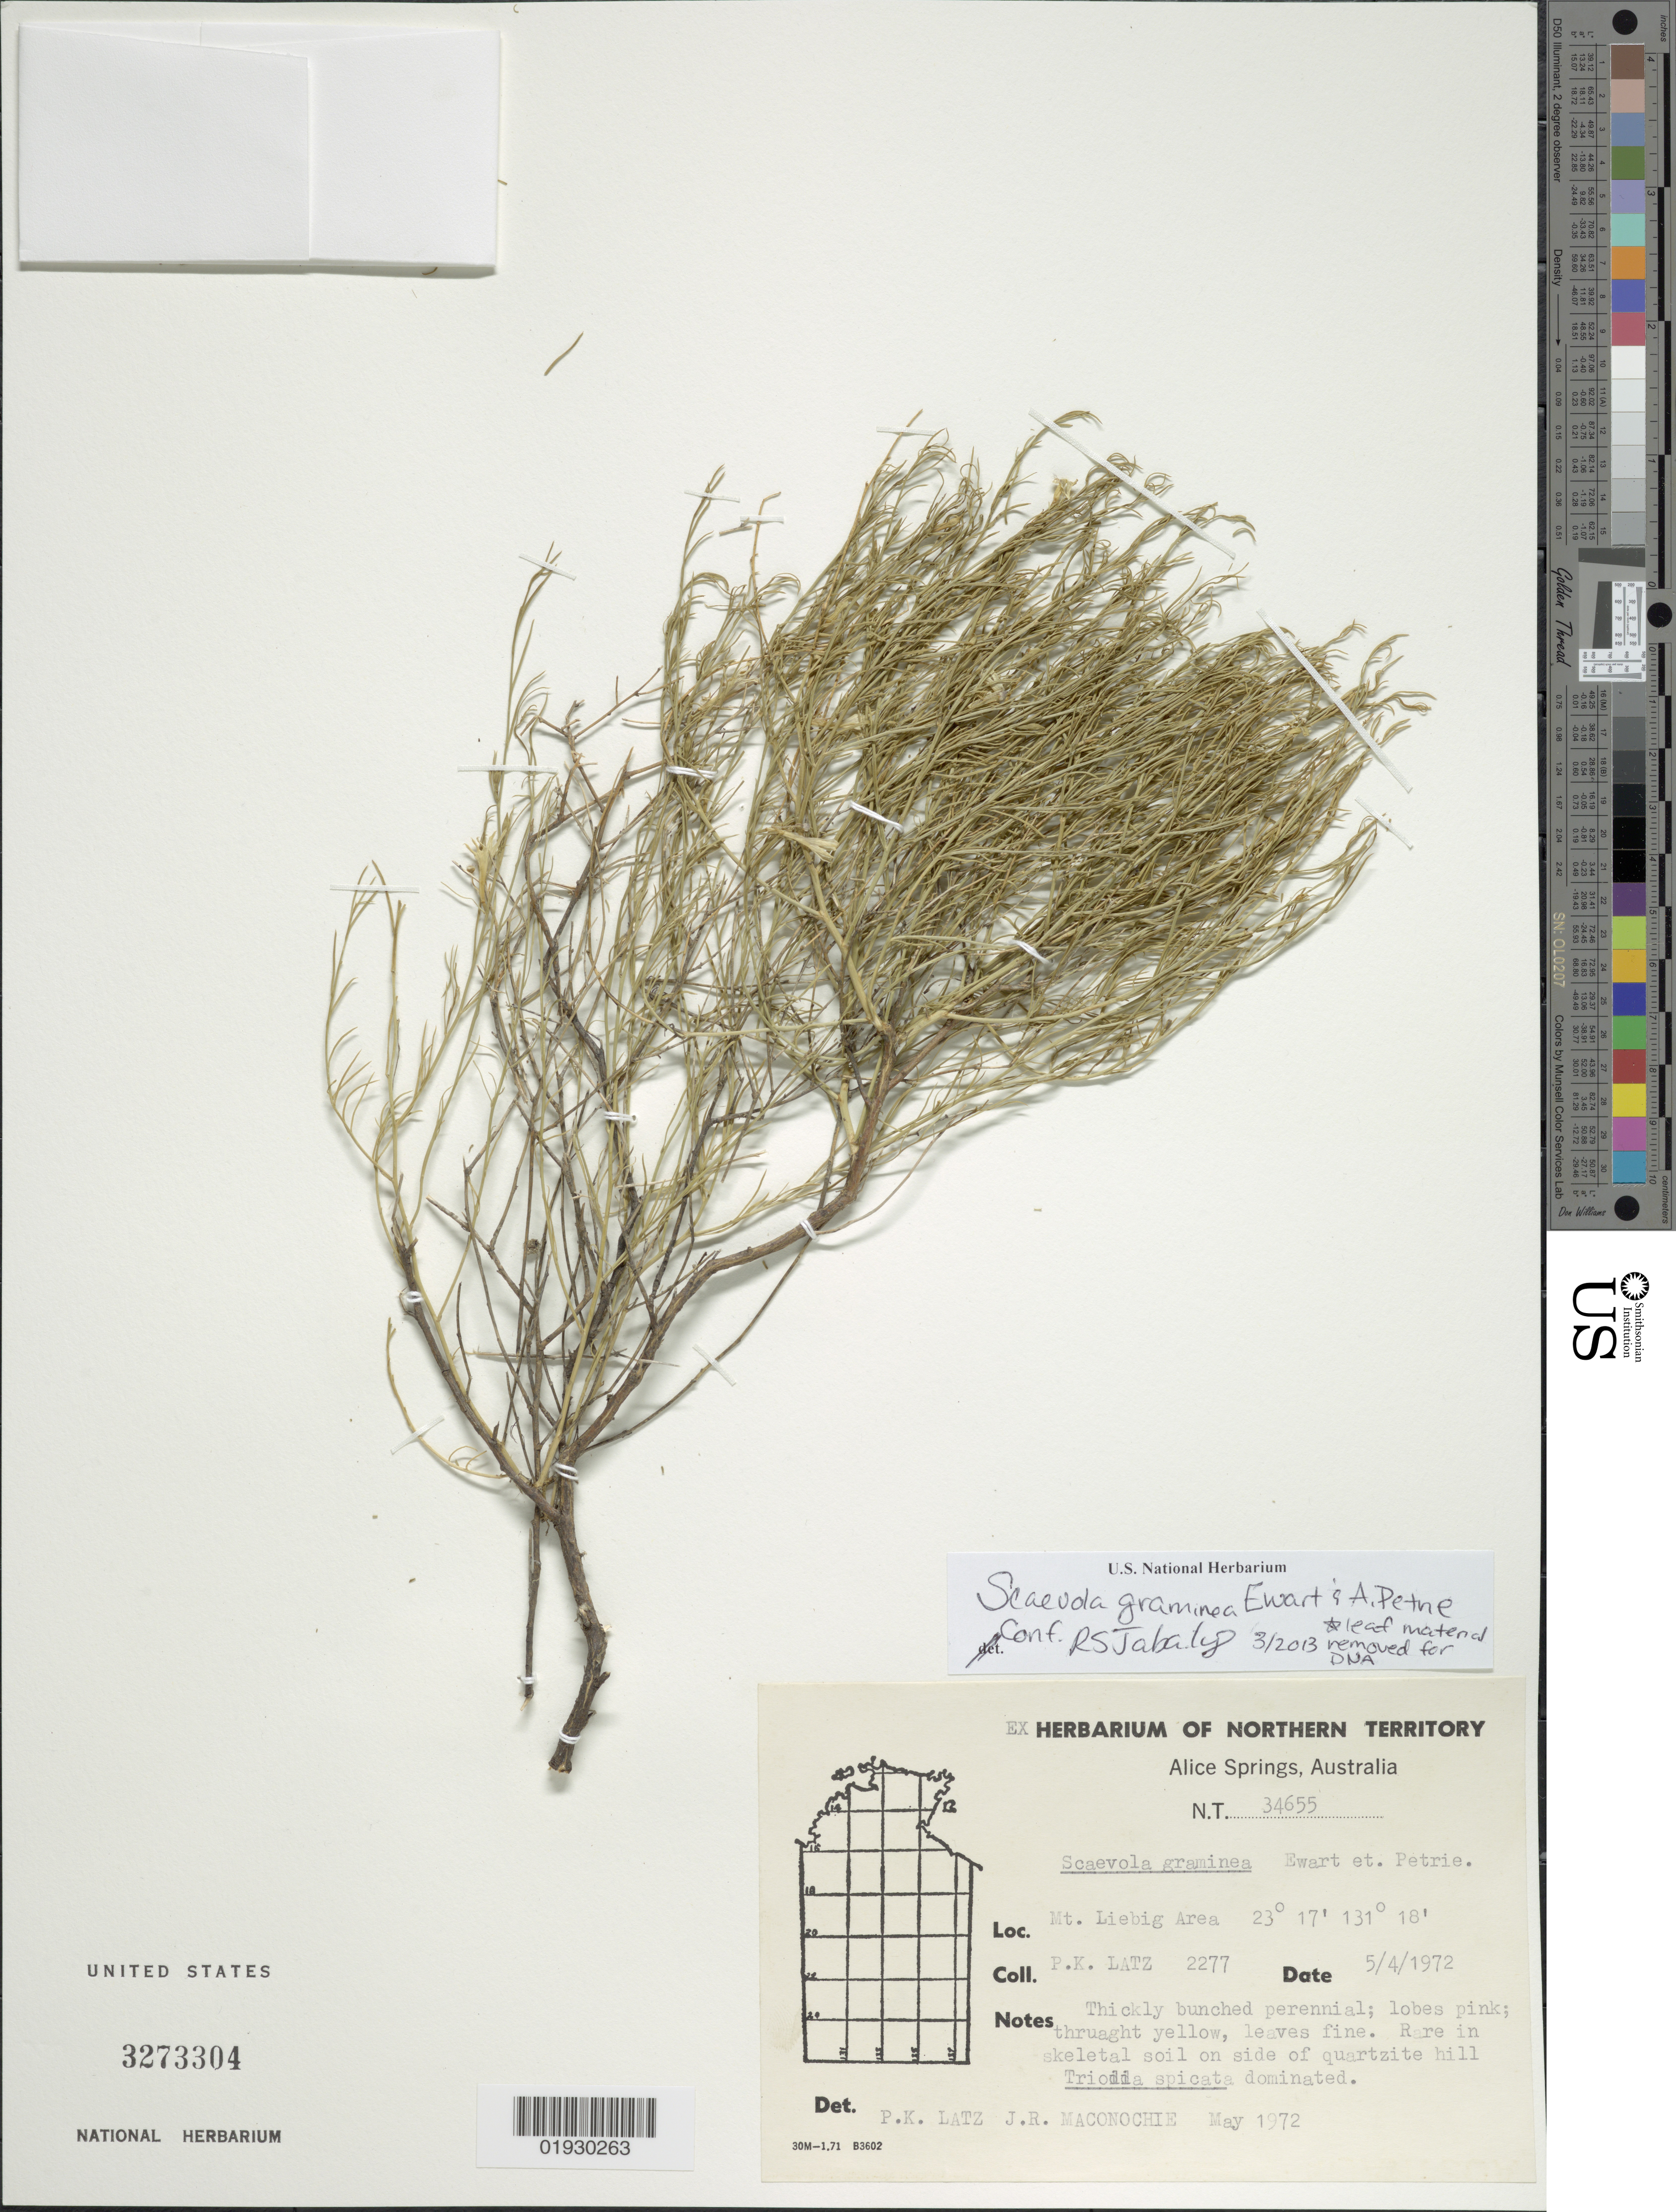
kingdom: Plantae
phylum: Tracheophyta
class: Magnoliopsida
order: Asterales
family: Goodeniaceae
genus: Scaevola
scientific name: Scaevola graminea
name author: Ewart & A.H.K. Petrie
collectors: P. Latz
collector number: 2277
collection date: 1972-04-05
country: Australia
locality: Alice Springs, Australia. Mt. Liebig Area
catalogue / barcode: US 3273304